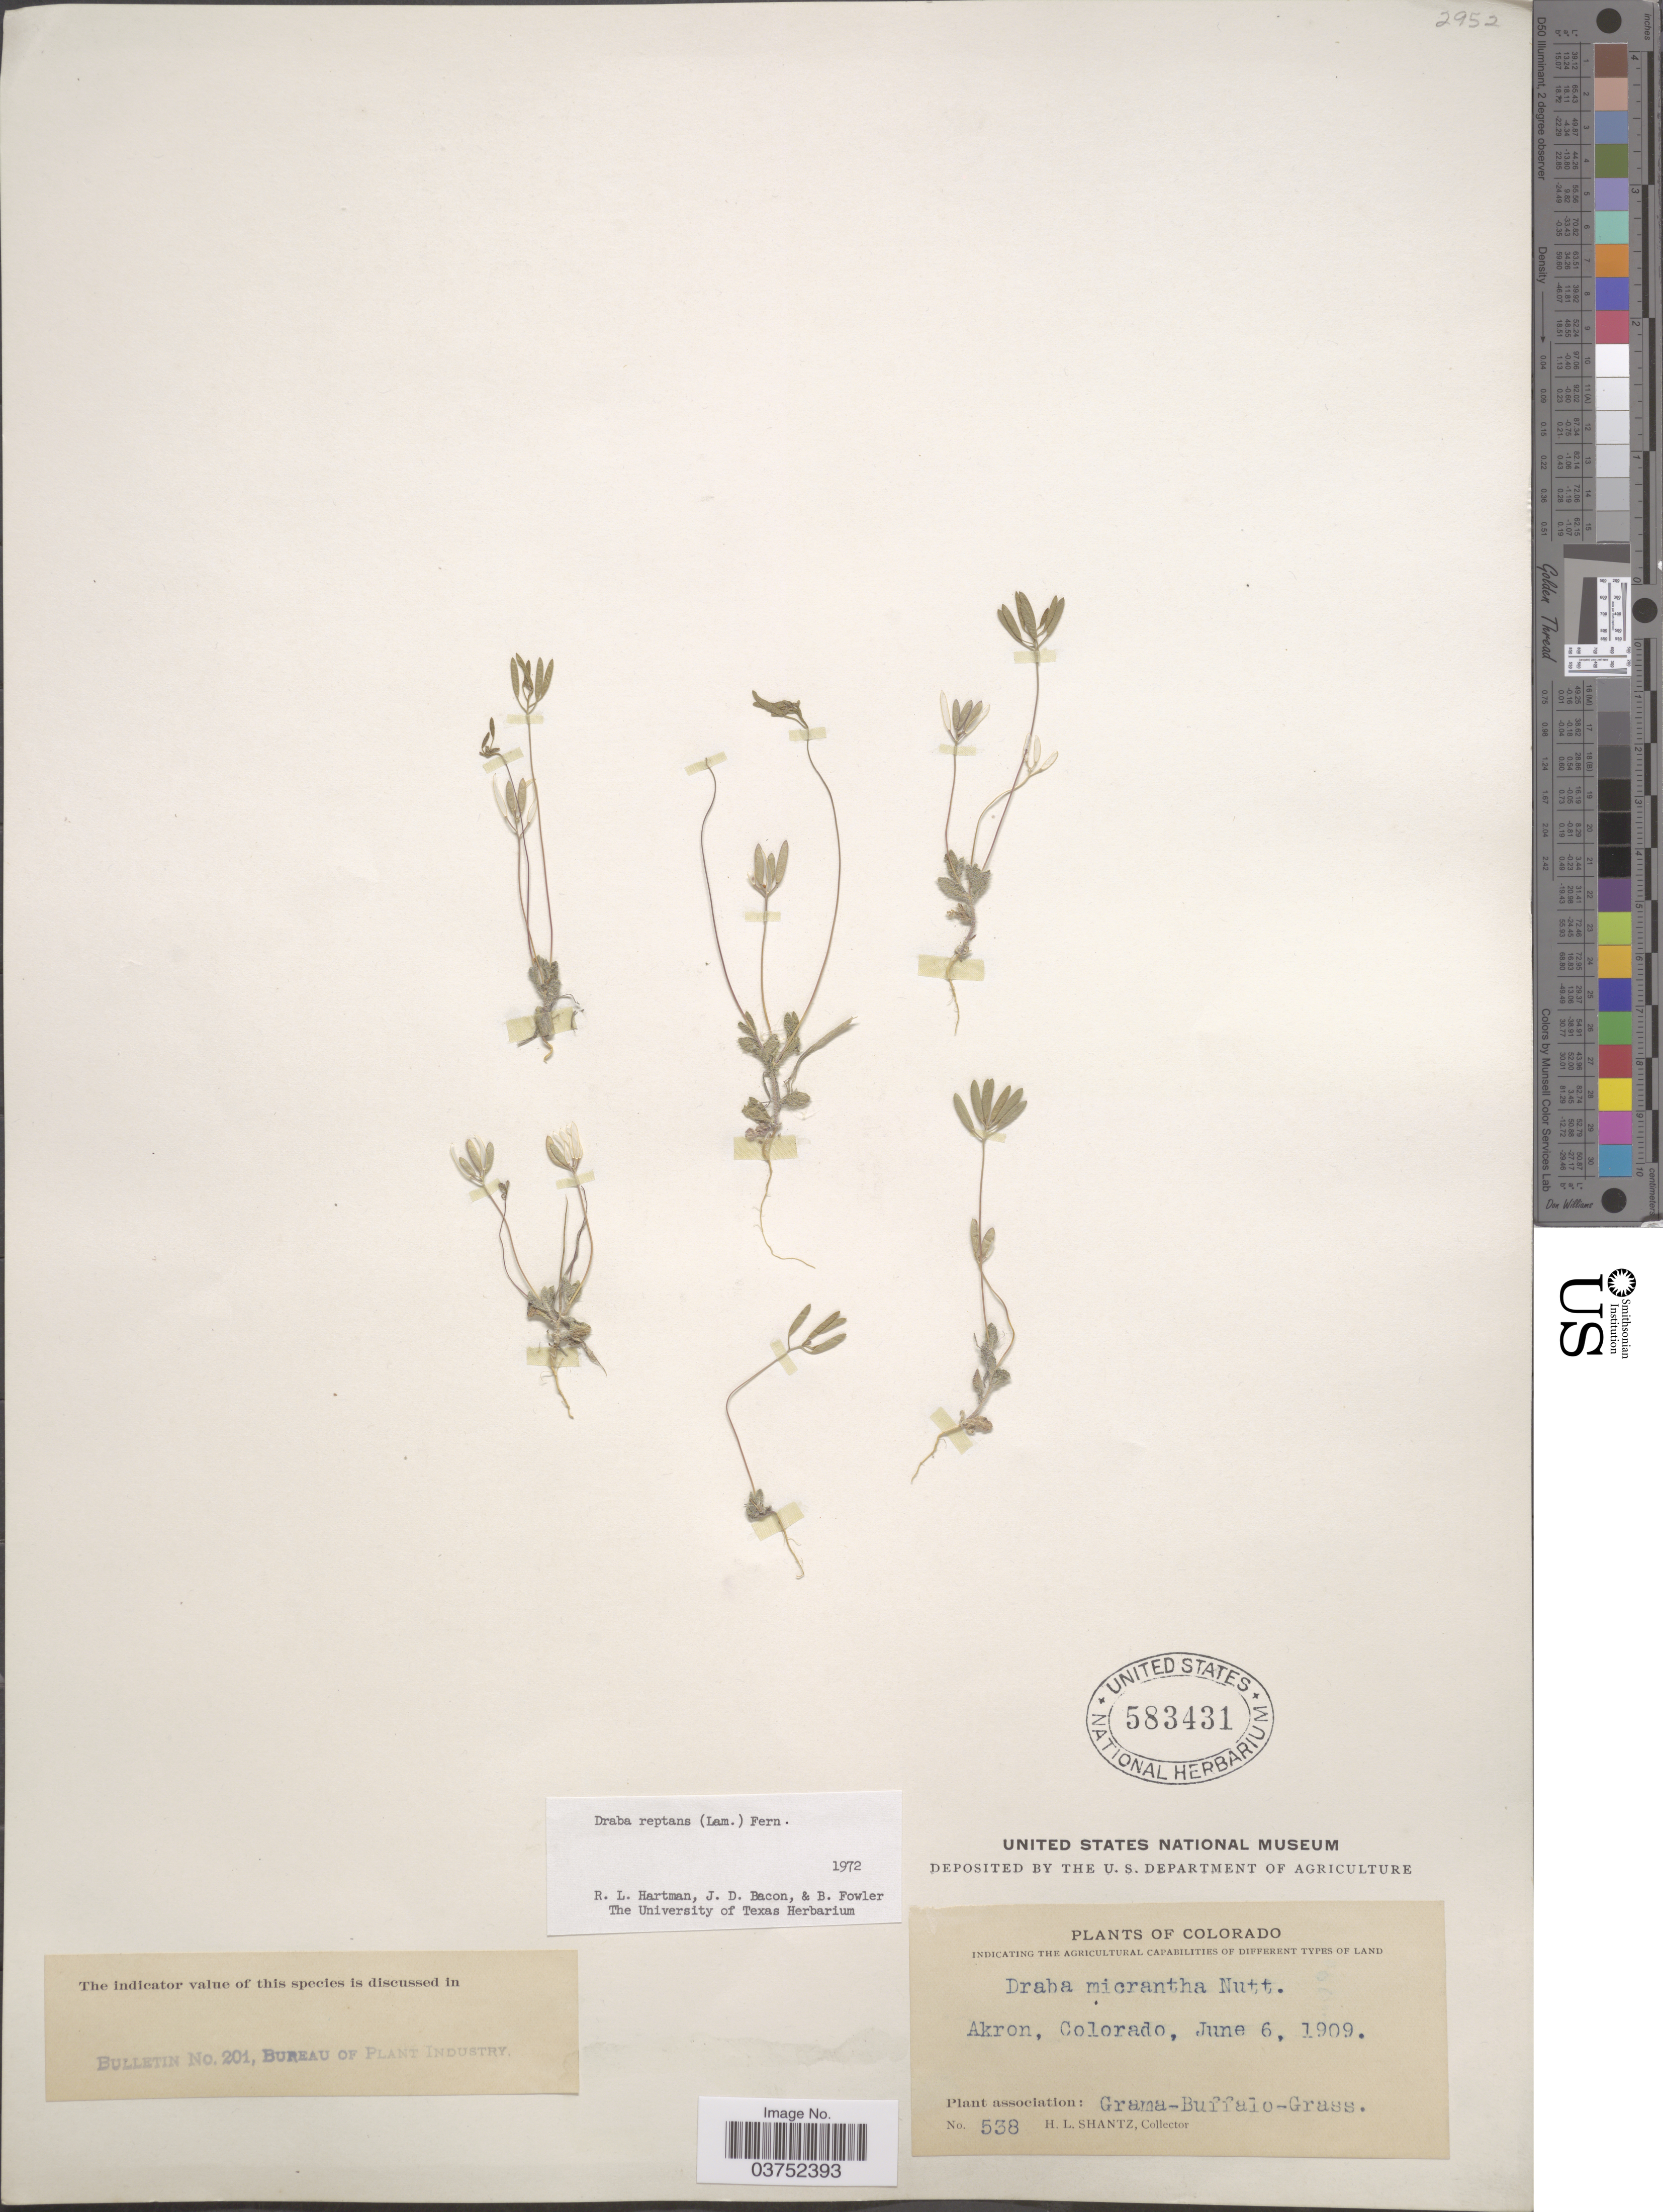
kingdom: Plantae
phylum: Tracheophyta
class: Magnoliopsida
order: Brassicales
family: Brassicaceae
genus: Draba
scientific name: Draba reptans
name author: (Lam.) Fernald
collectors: H. Shantz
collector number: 538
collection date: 1909-06-06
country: United States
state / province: Colorado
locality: Akron.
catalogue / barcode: US 583431